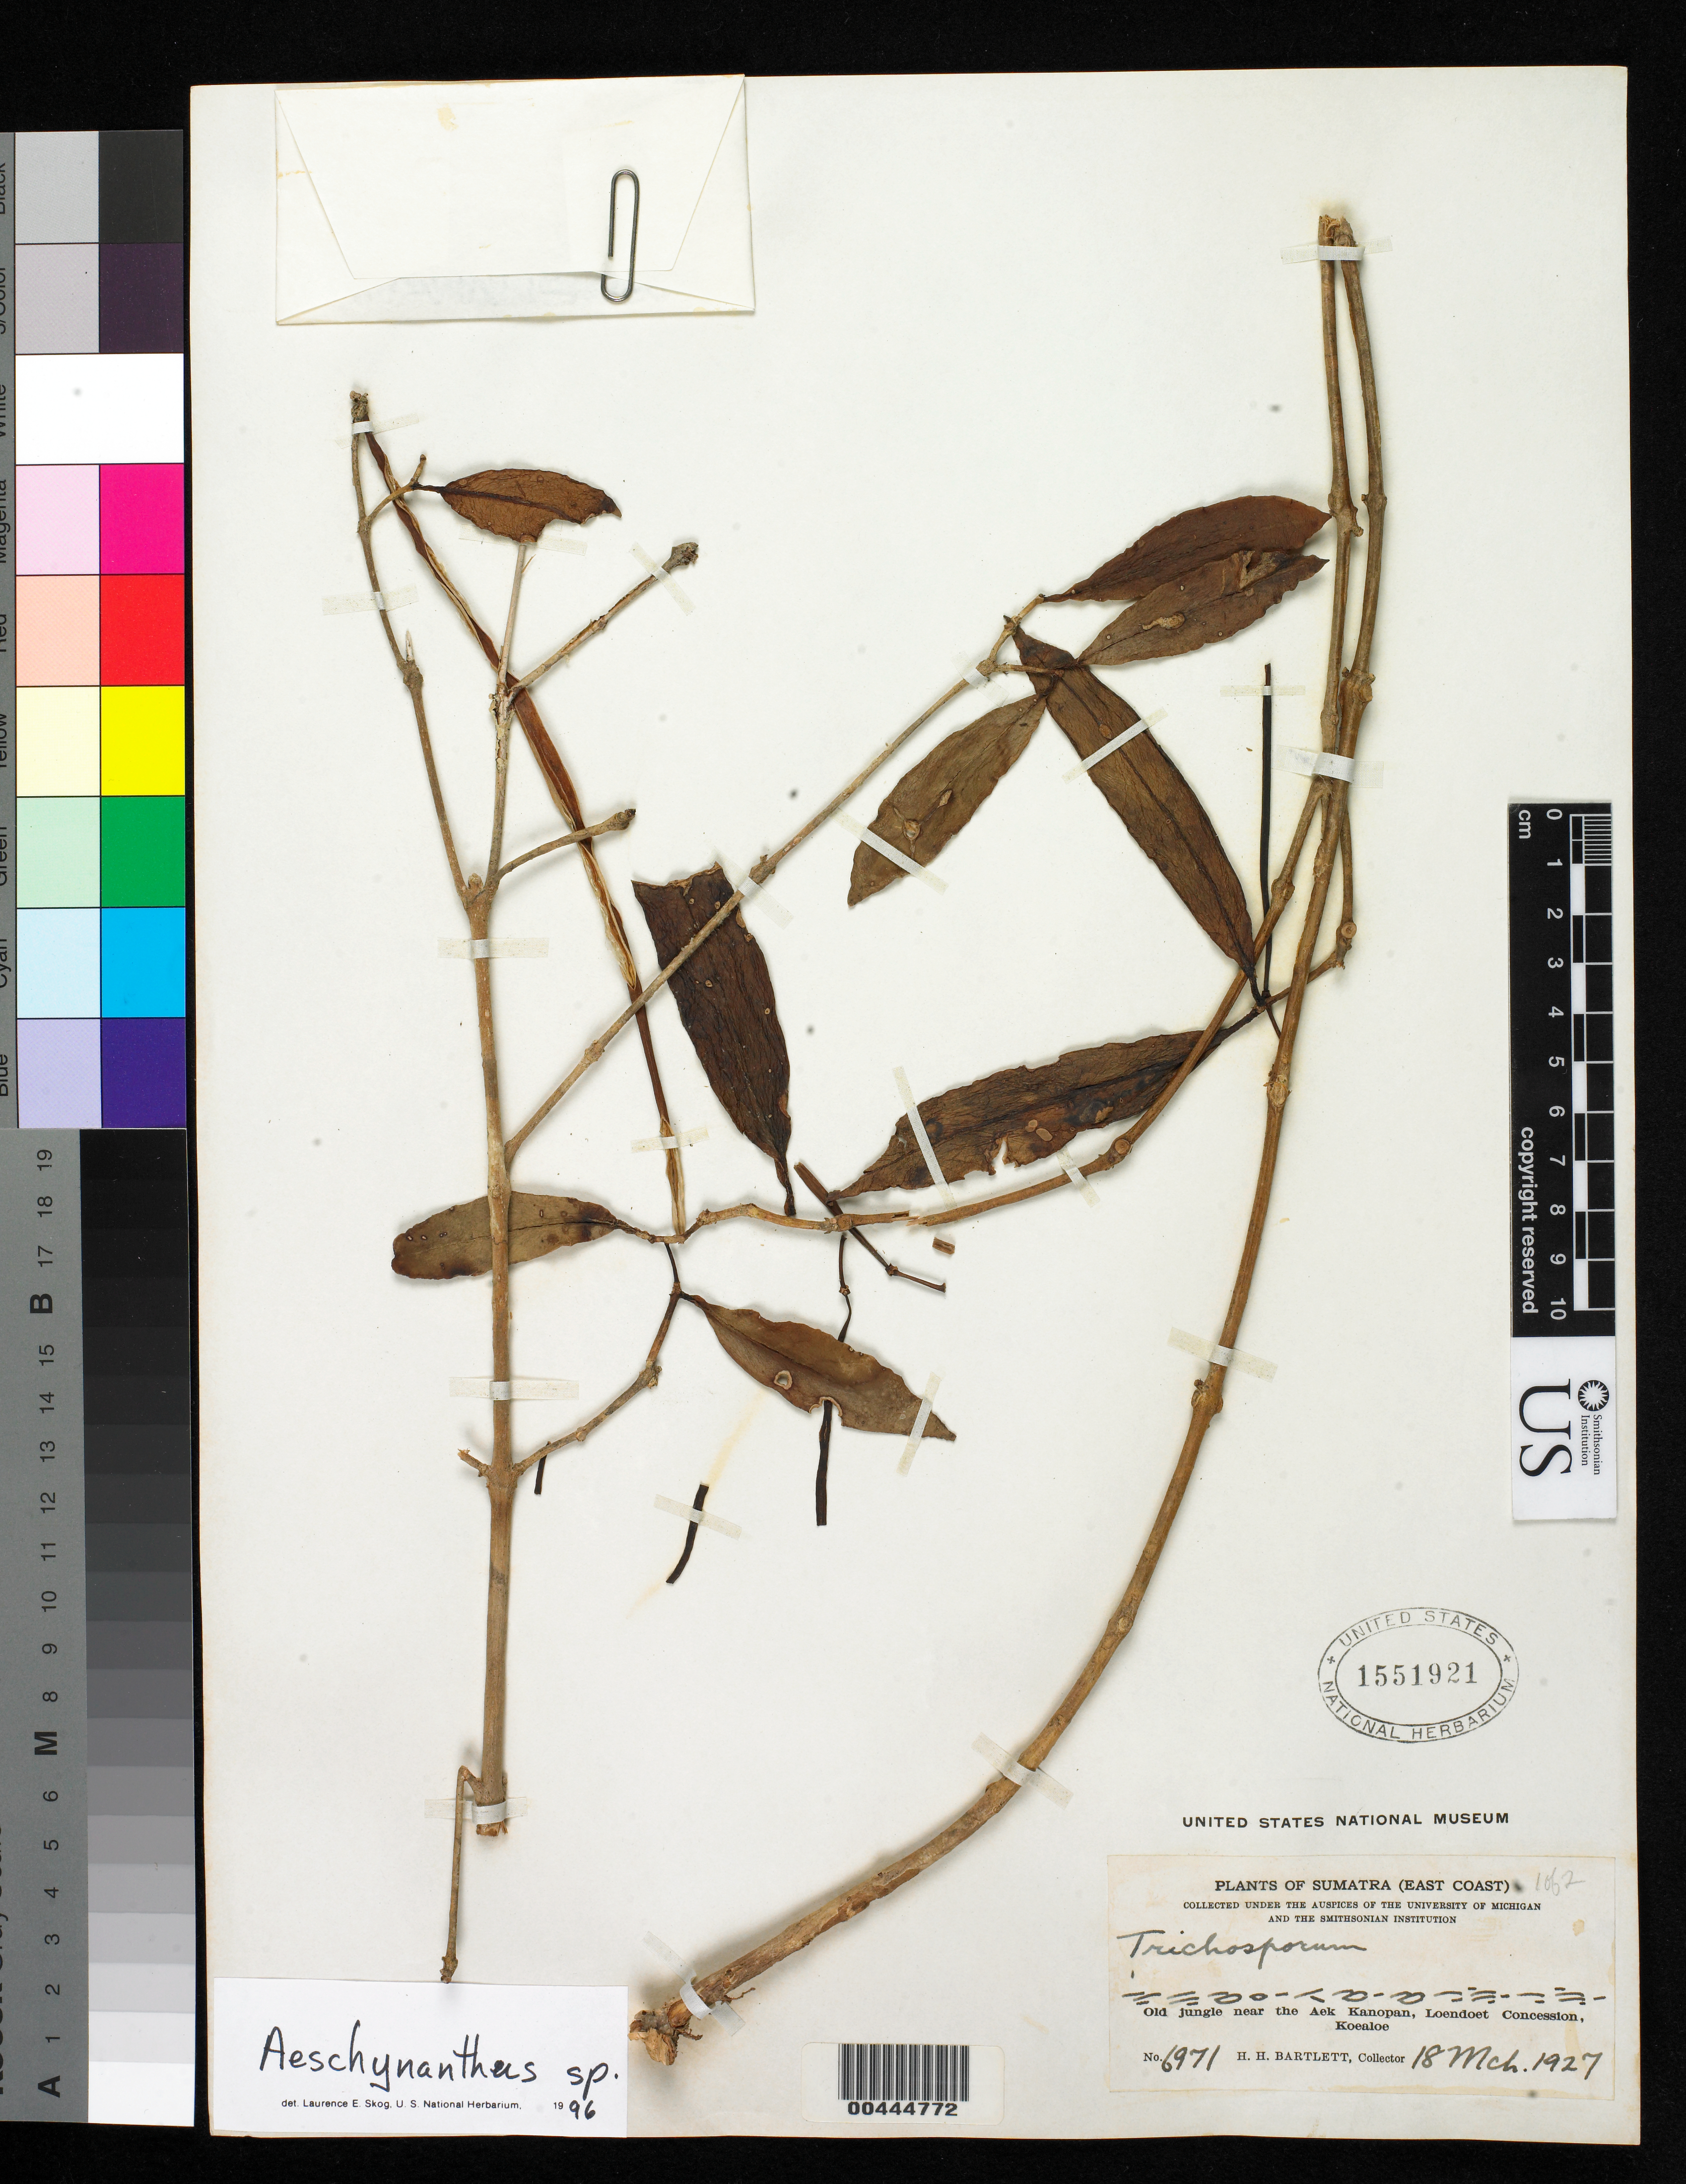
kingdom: Plantae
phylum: Tracheophyta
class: Magnoliopsida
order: Lamiales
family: Gesneriaceae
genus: Aeschynanthus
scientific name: Aeschynanthus sp.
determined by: Skog, Laurence E.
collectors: H. H. Bartlett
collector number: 6971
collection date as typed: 18 Mar 1927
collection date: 1927-03-18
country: Indonesia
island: Sumatra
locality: Near aek kanopan, loendoet concession, koealoe, east coast Sumatra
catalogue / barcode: US 1551921